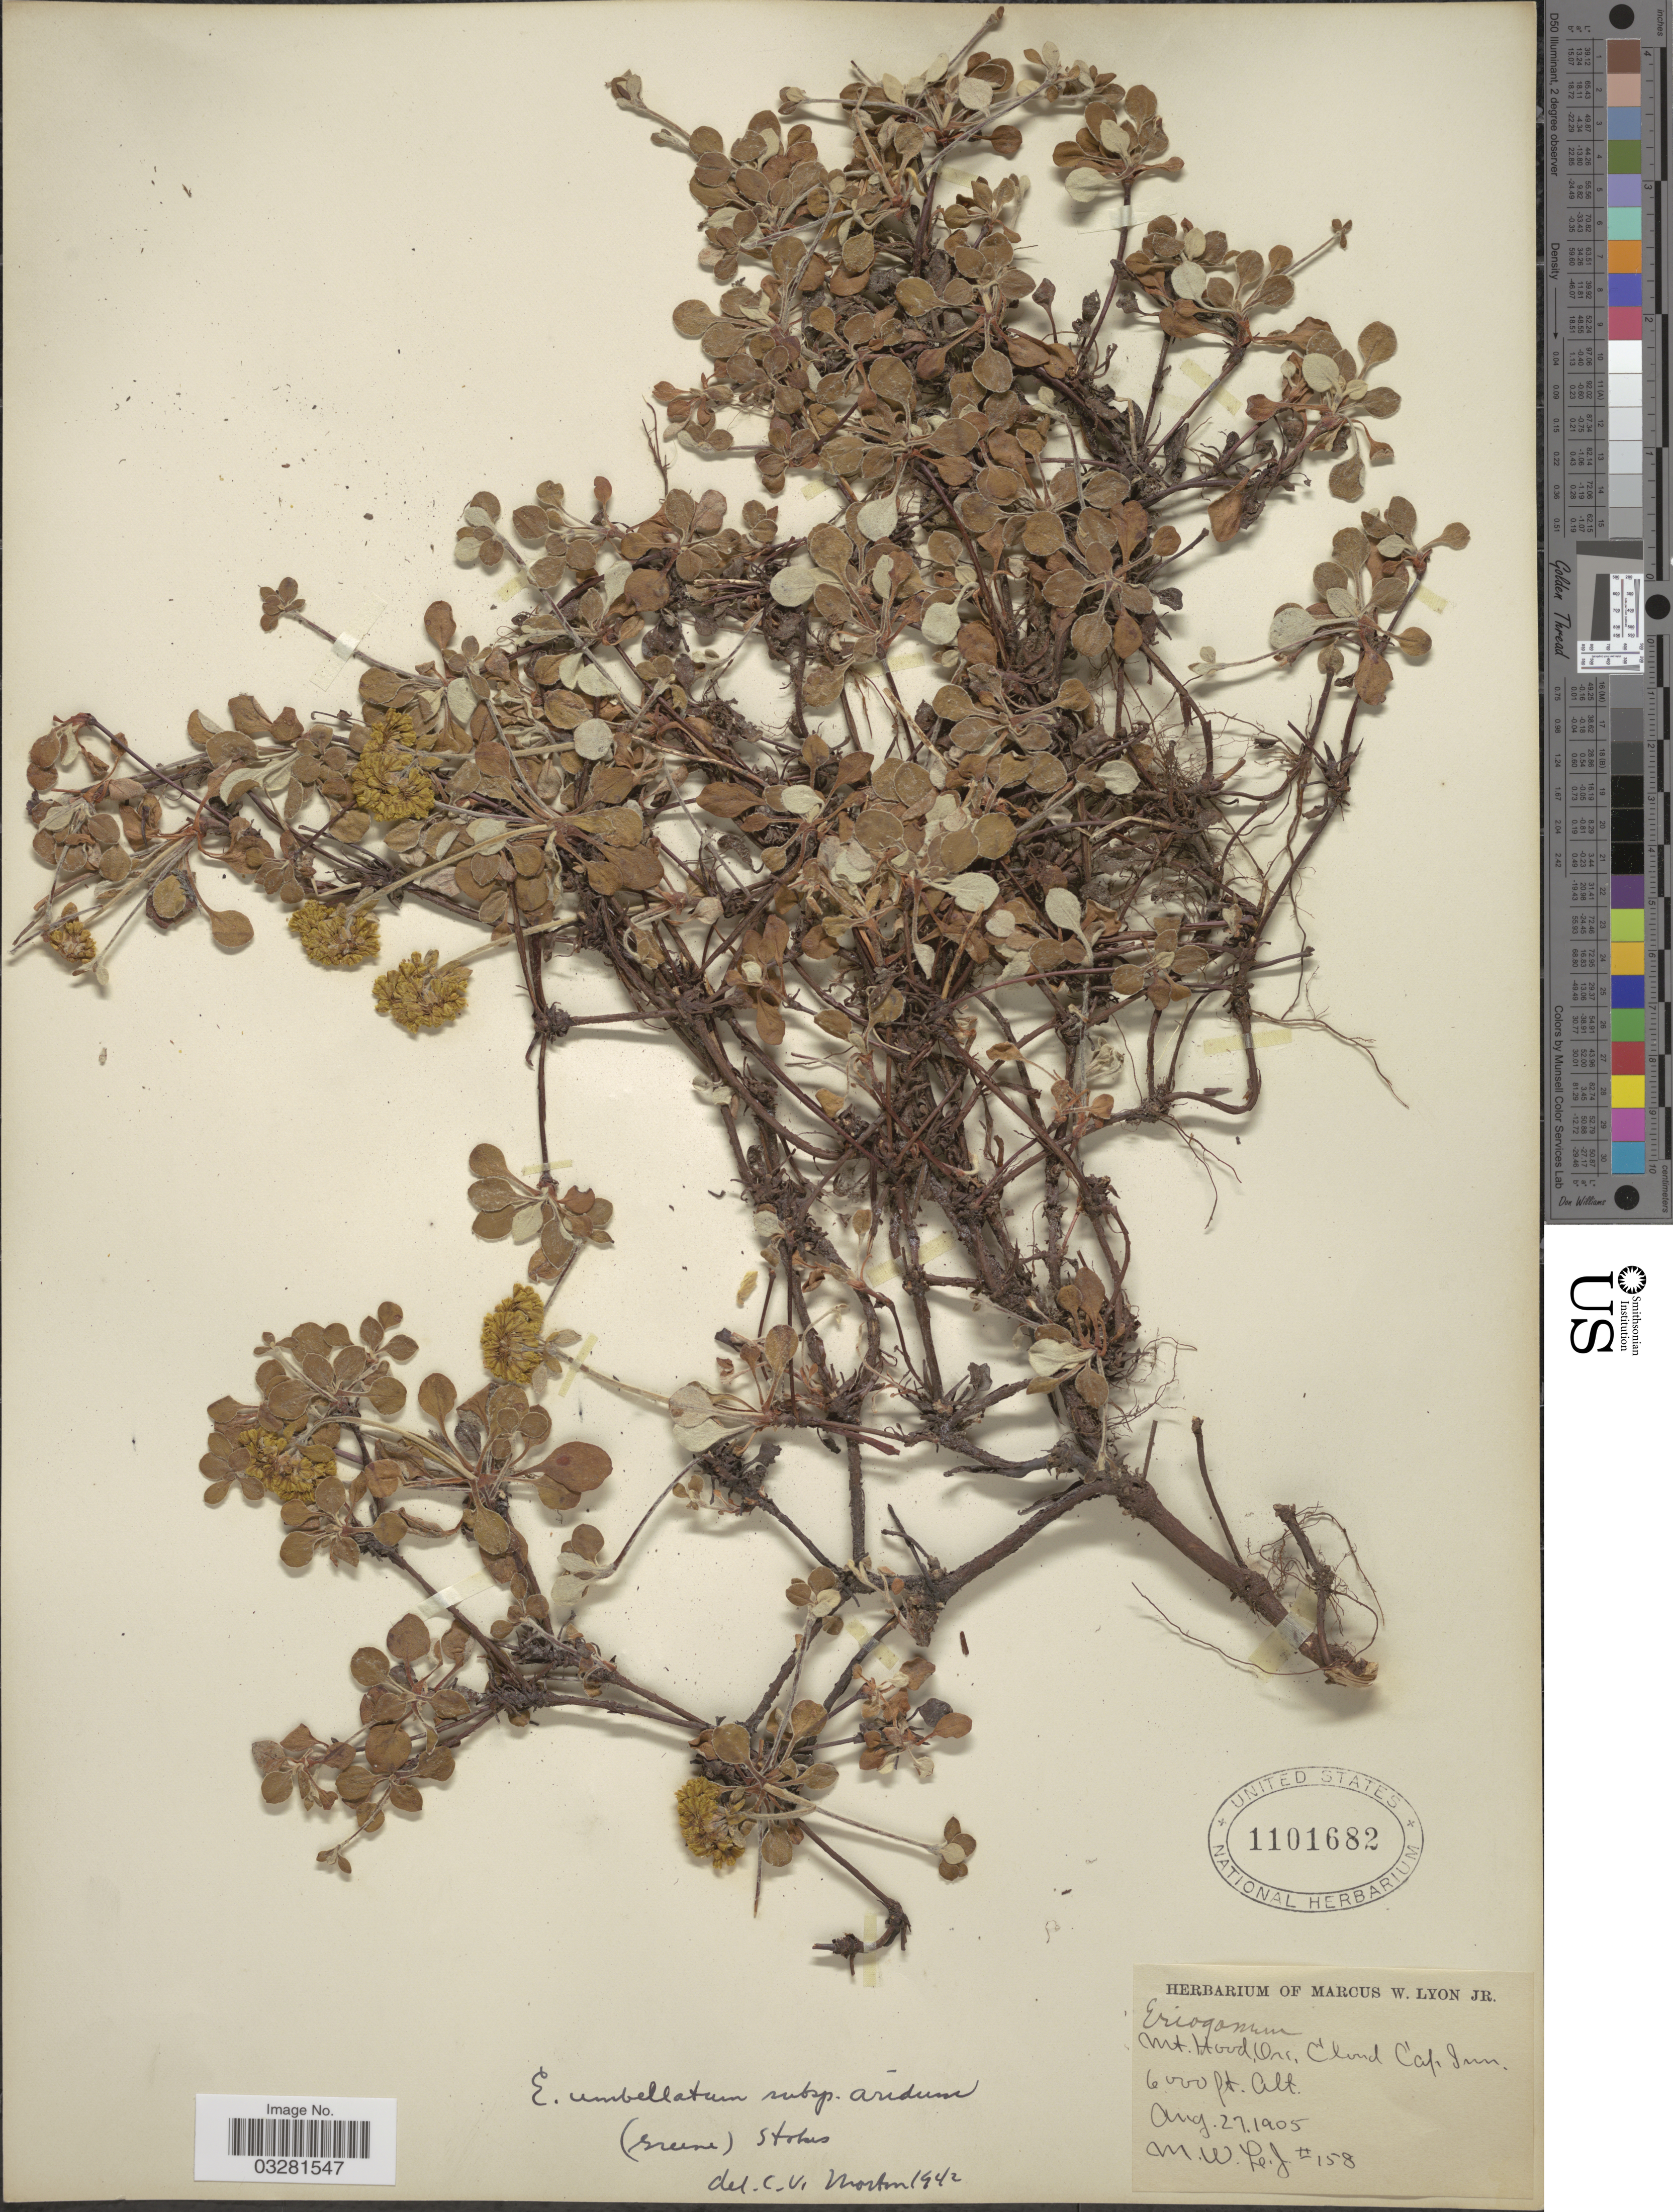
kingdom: Plantae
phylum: Tracheophyta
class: Magnoliopsida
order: Caryophyllales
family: Polygonaceae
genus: Eriogonum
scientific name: Eriogonum umbellatum var. haussknechtii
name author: (Dammer) M.E. Jones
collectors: M. W. Lyon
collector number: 158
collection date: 1905-08-27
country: United States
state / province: Oregon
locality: Mt. Hood, Ore. Cloud Cap Inn.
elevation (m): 1829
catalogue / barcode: US 1101682